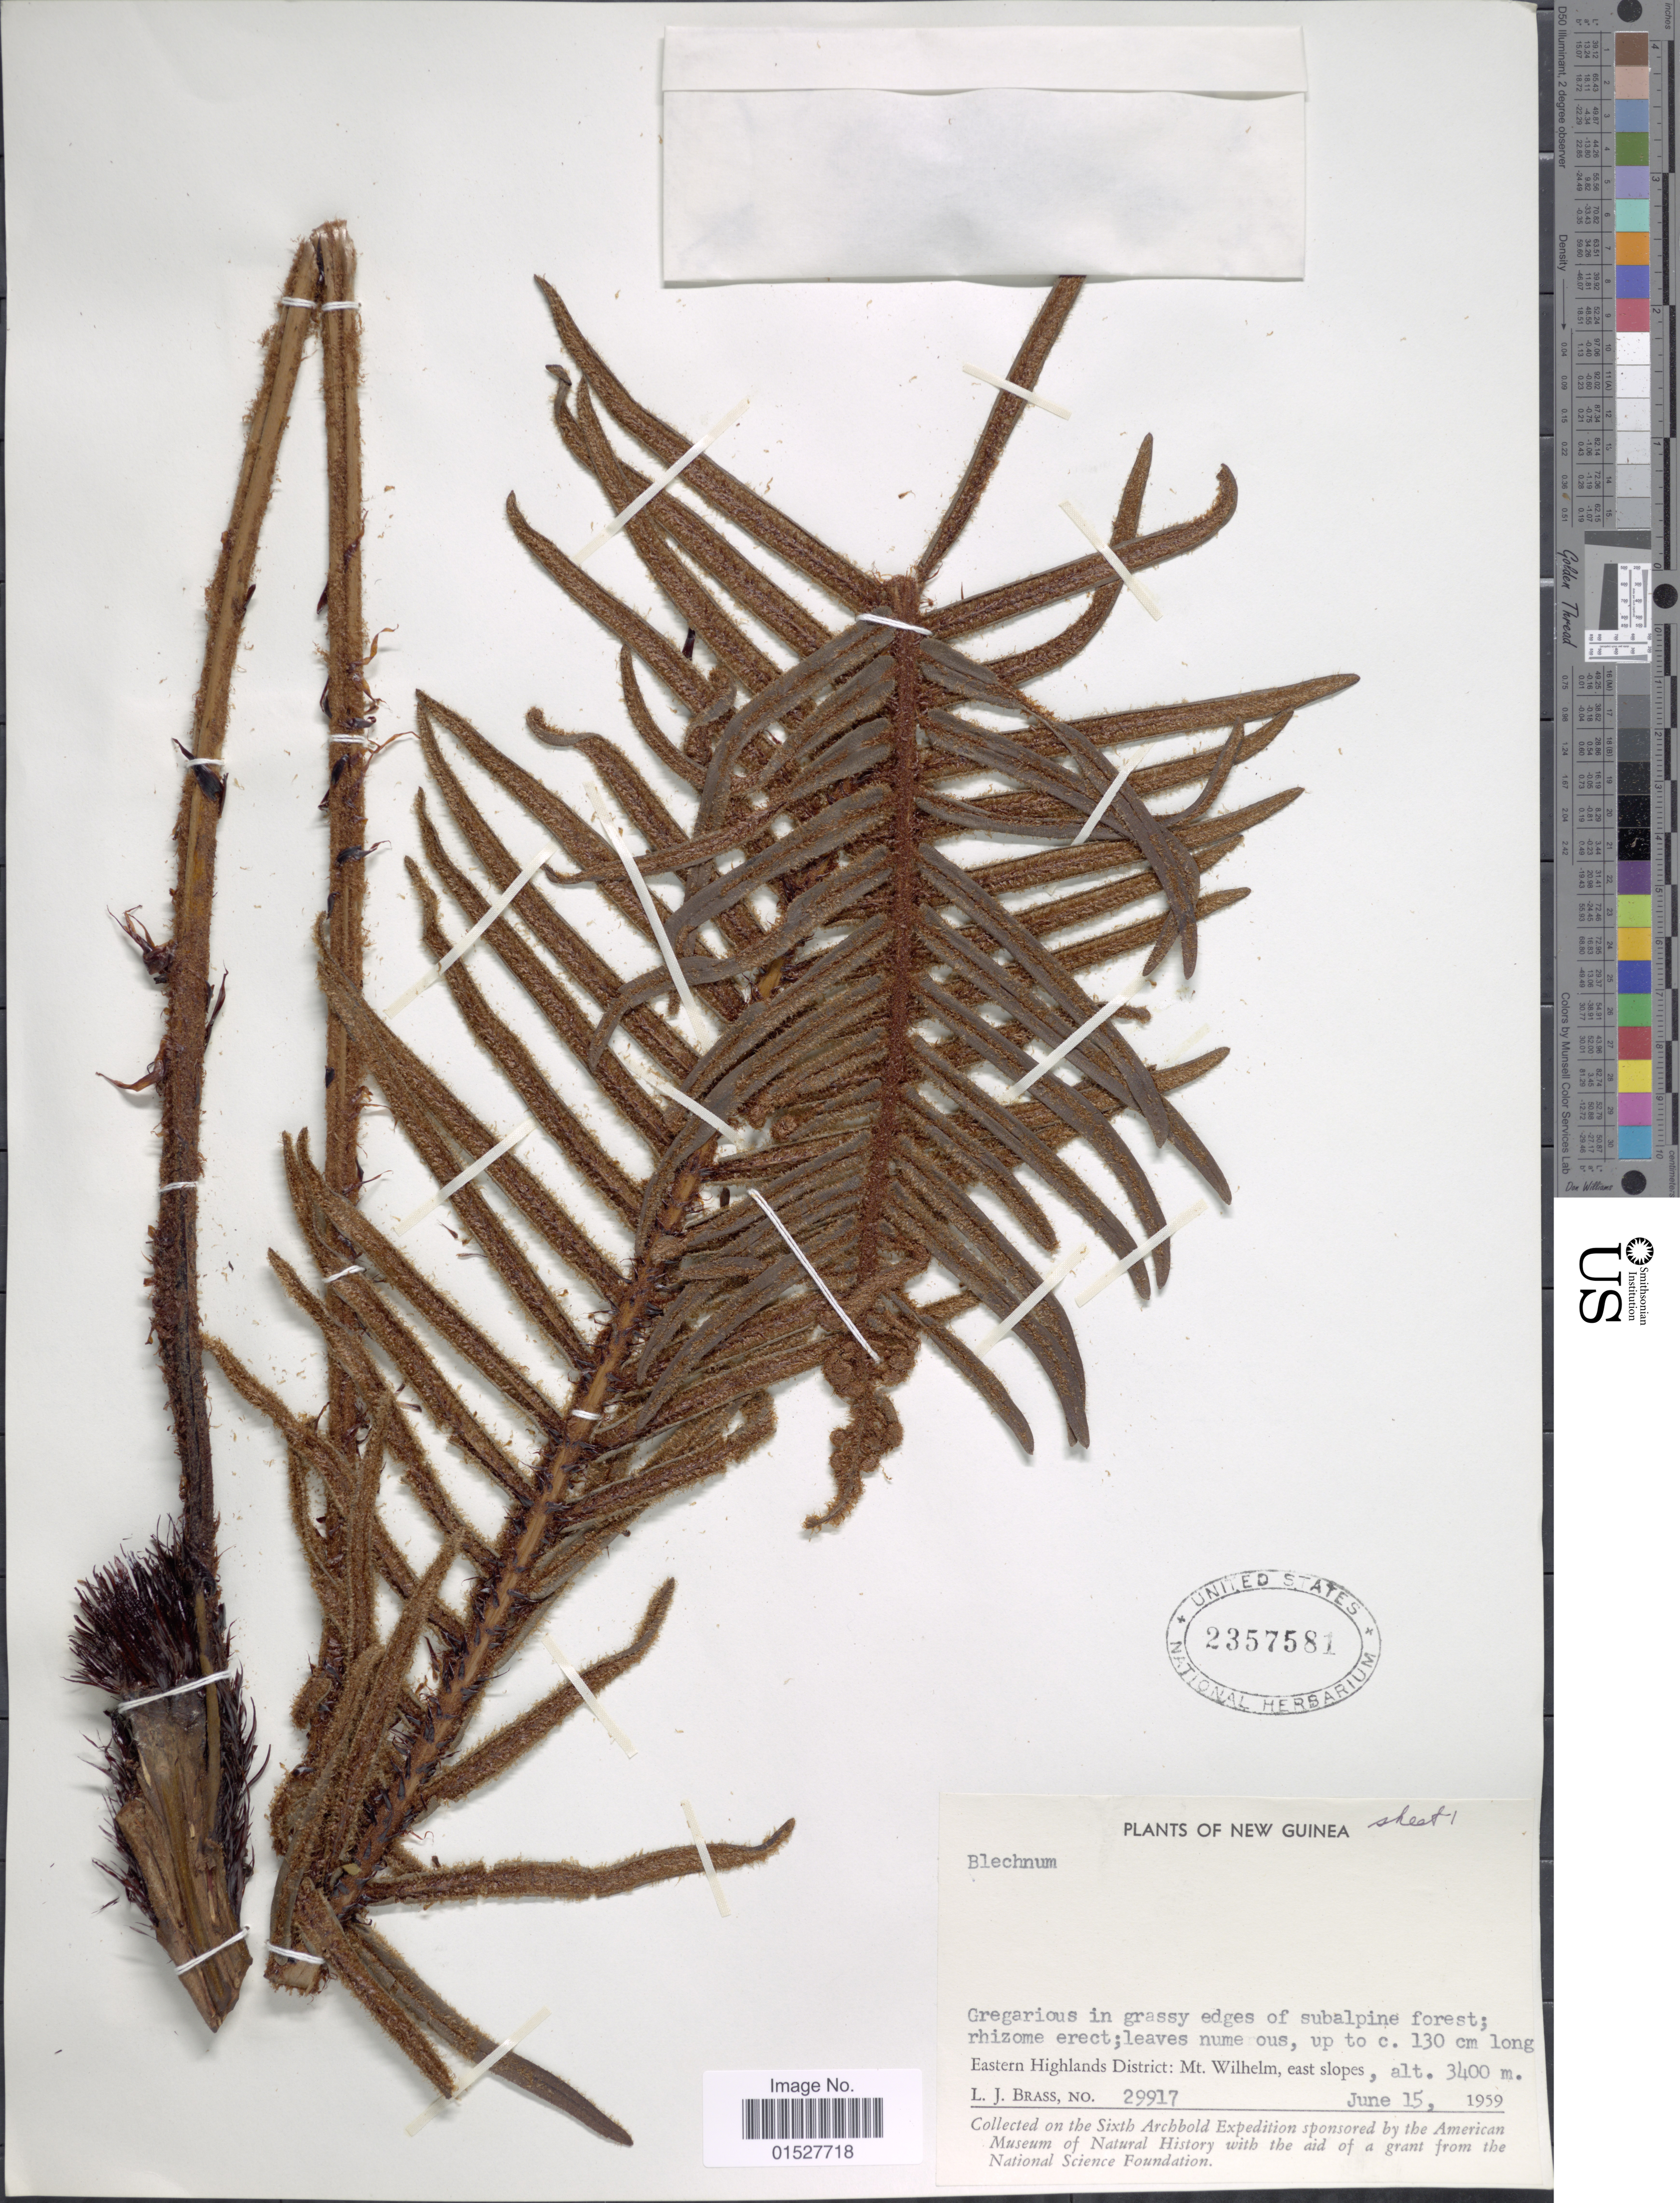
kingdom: Plantae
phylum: Tracheophyta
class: Polypodiopsida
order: Polypodiales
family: Blechnaceae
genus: Blechnum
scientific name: Blechnum sp.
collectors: L. J. Brass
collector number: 29917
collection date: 1959-06-15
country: Papua New Guinea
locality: New Guinea. Eastern Highlands District: Mt. Wilhelm, east slopes.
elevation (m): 3400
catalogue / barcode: US 2357581